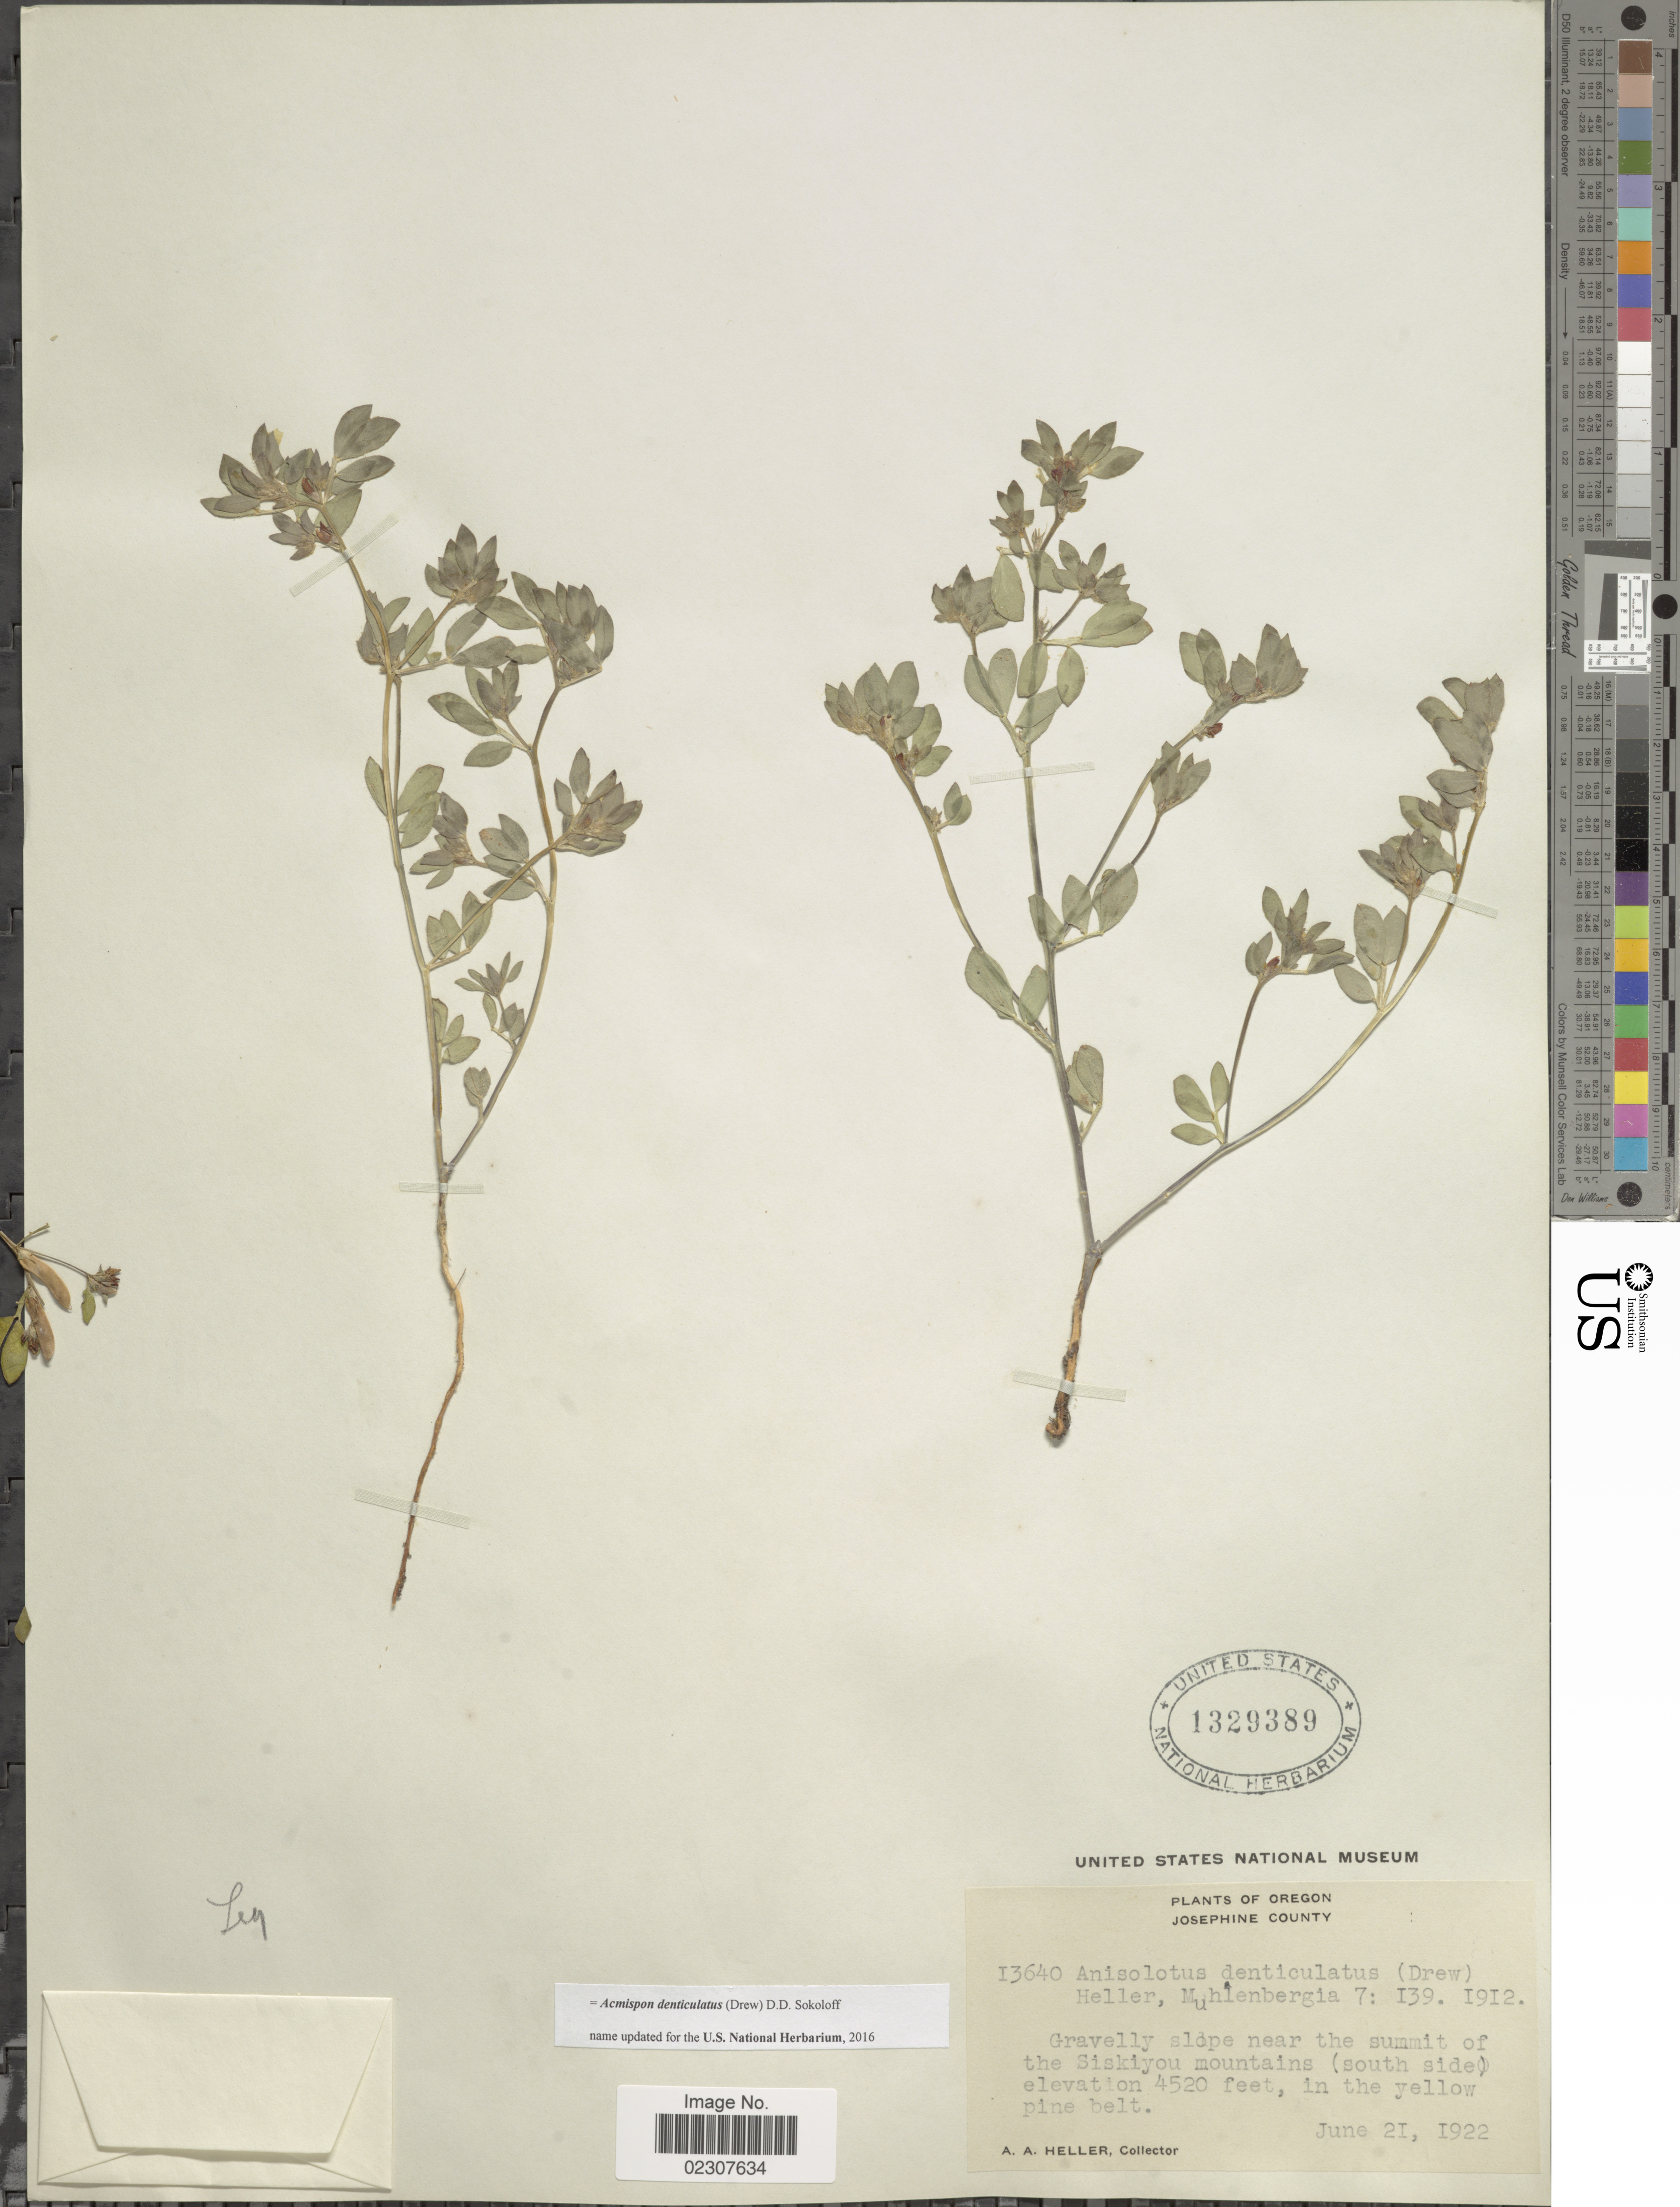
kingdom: Plantae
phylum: Tracheophyta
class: Magnoliopsida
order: Fabales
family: Fabaceae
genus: Acmispon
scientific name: Acmispon denticulatus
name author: (Drew) D.D. Sokoloff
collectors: A. A. Heller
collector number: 13640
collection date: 1922-06-21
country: United States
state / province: Oregon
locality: Josephine County, Gravelly slope near the summit of the Siskiyou mountains (south side)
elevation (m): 1378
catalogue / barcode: US 1329389